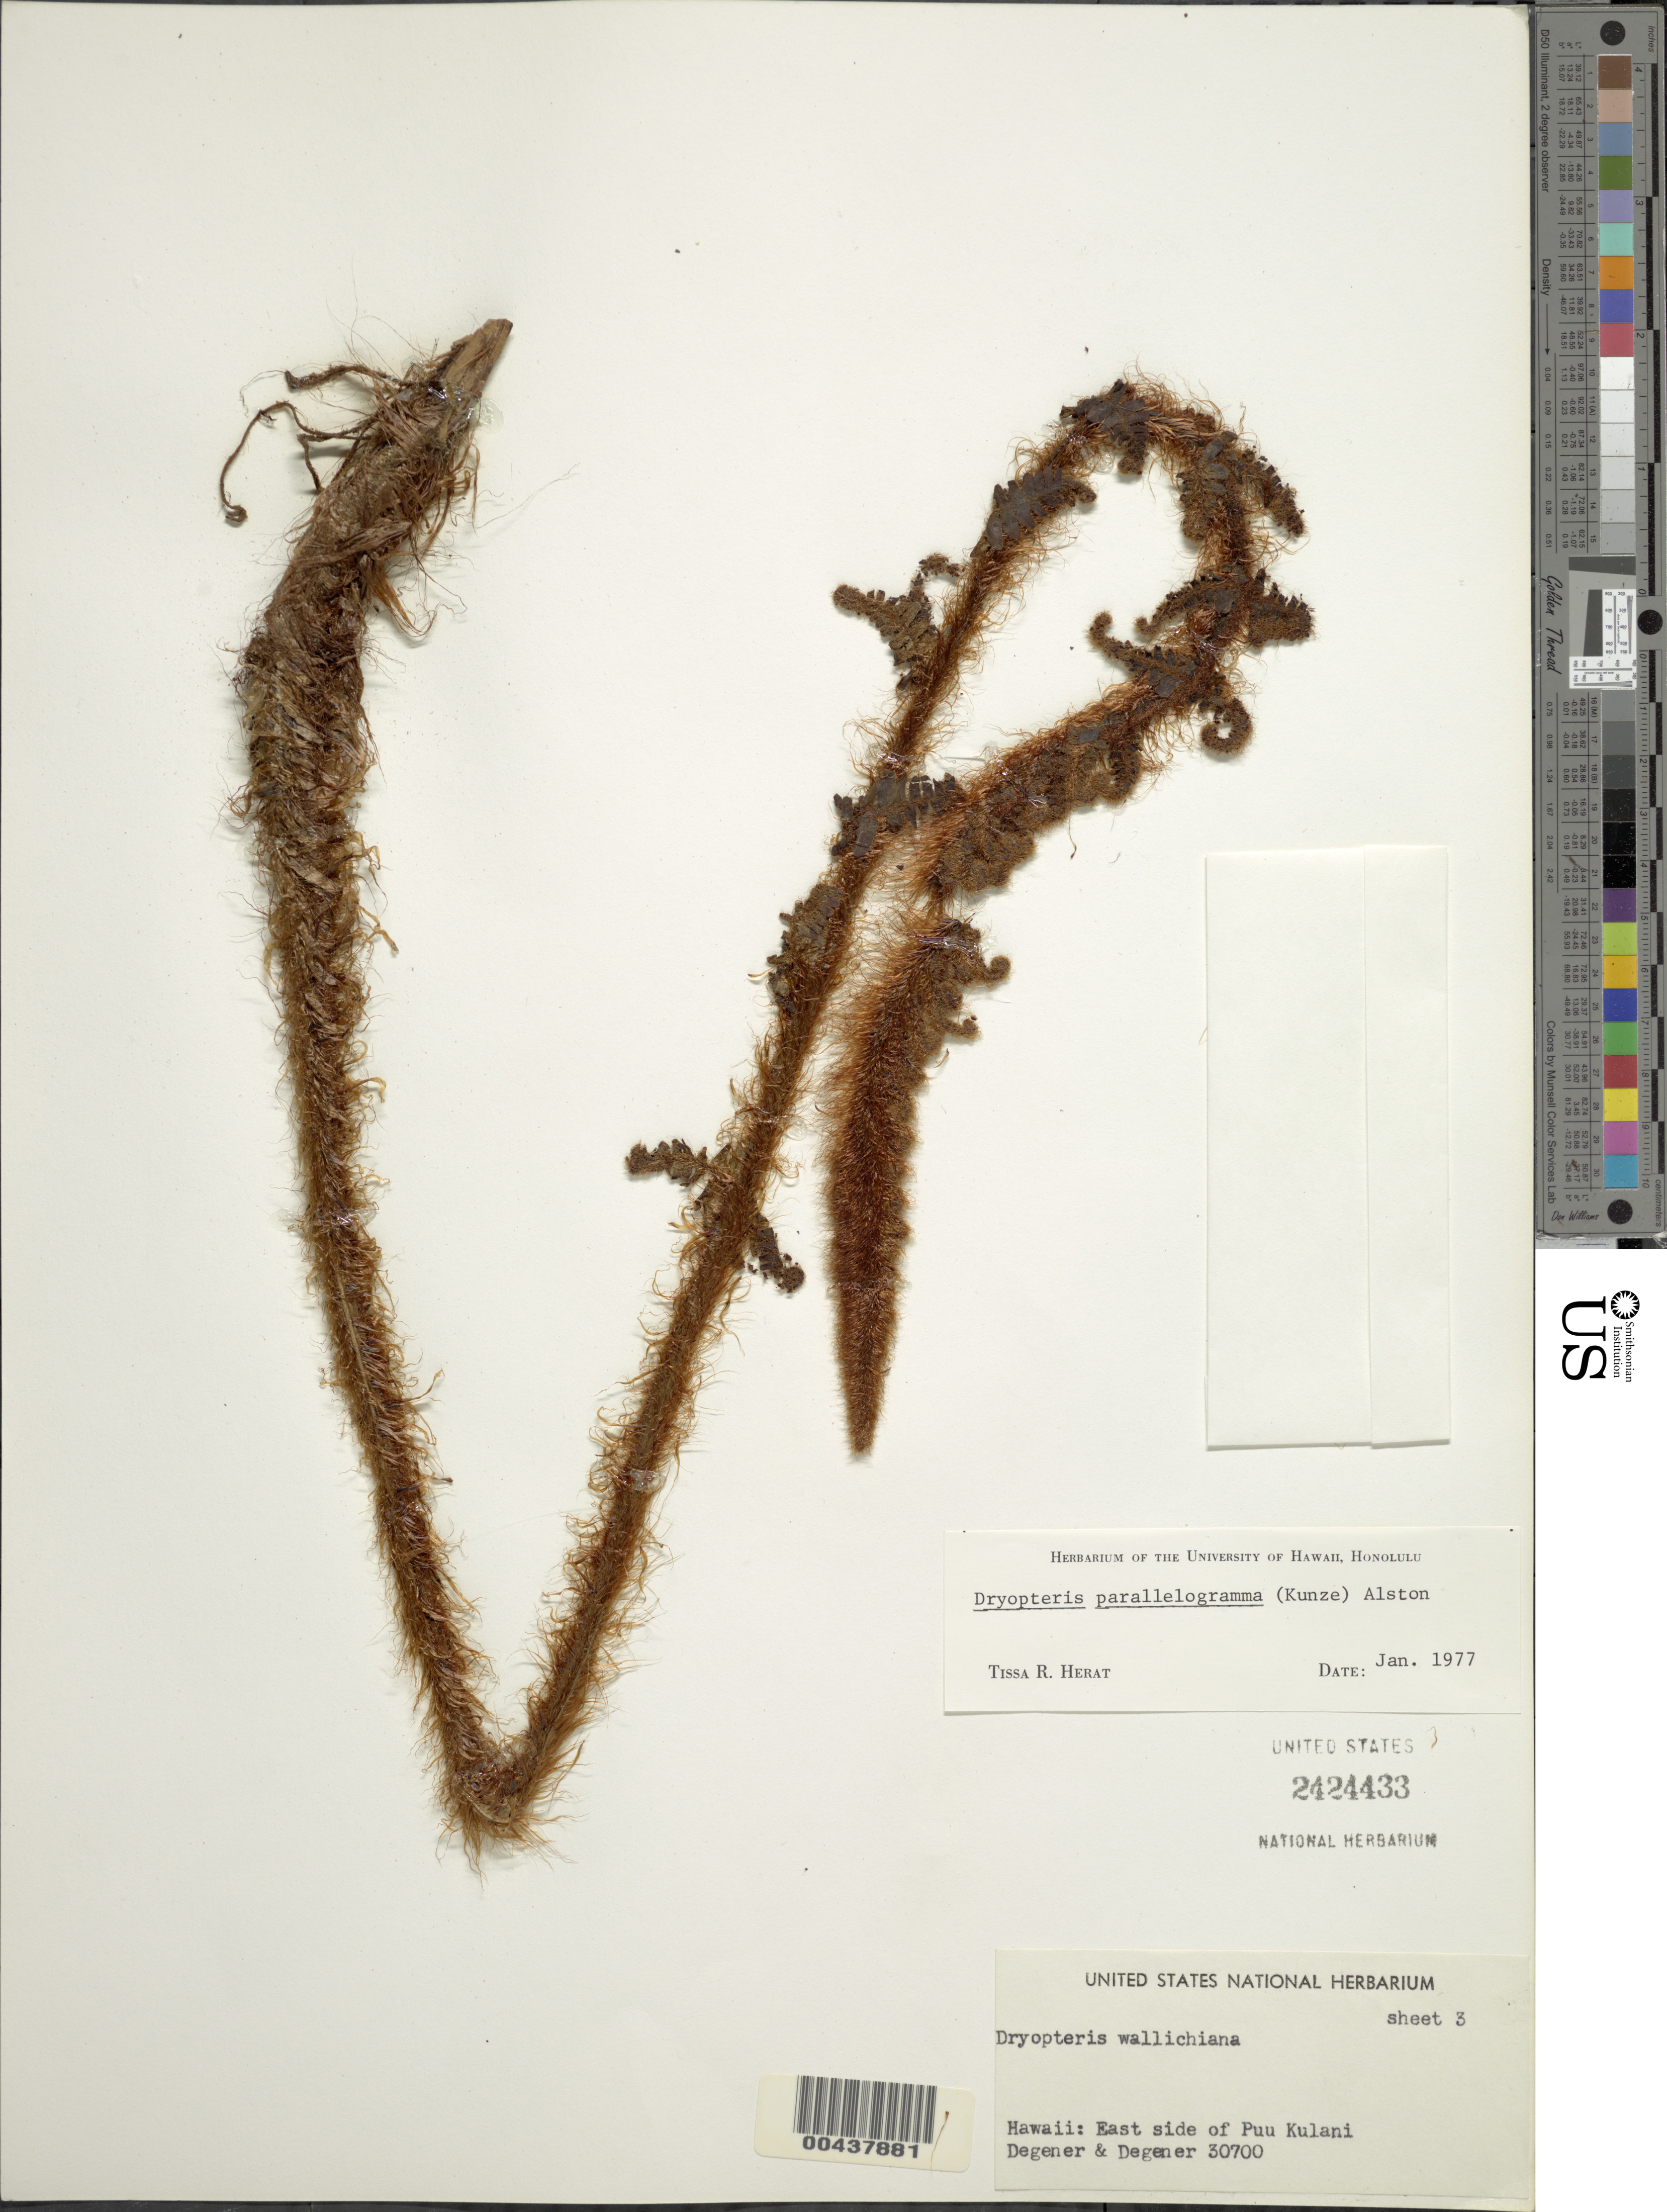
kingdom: Plantae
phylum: Tracheophyta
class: Polypodiopsida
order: Polypodiales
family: Dryopteridaceae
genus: Dryopteris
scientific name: Dryopteris wallichiana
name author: (Spreng.) Hyl.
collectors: O. Degener & O. Degener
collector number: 30700, sht 3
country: United States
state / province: Hawaii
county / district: Hawaii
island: Hawaii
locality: E side of Puu Kulani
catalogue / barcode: US 2424433